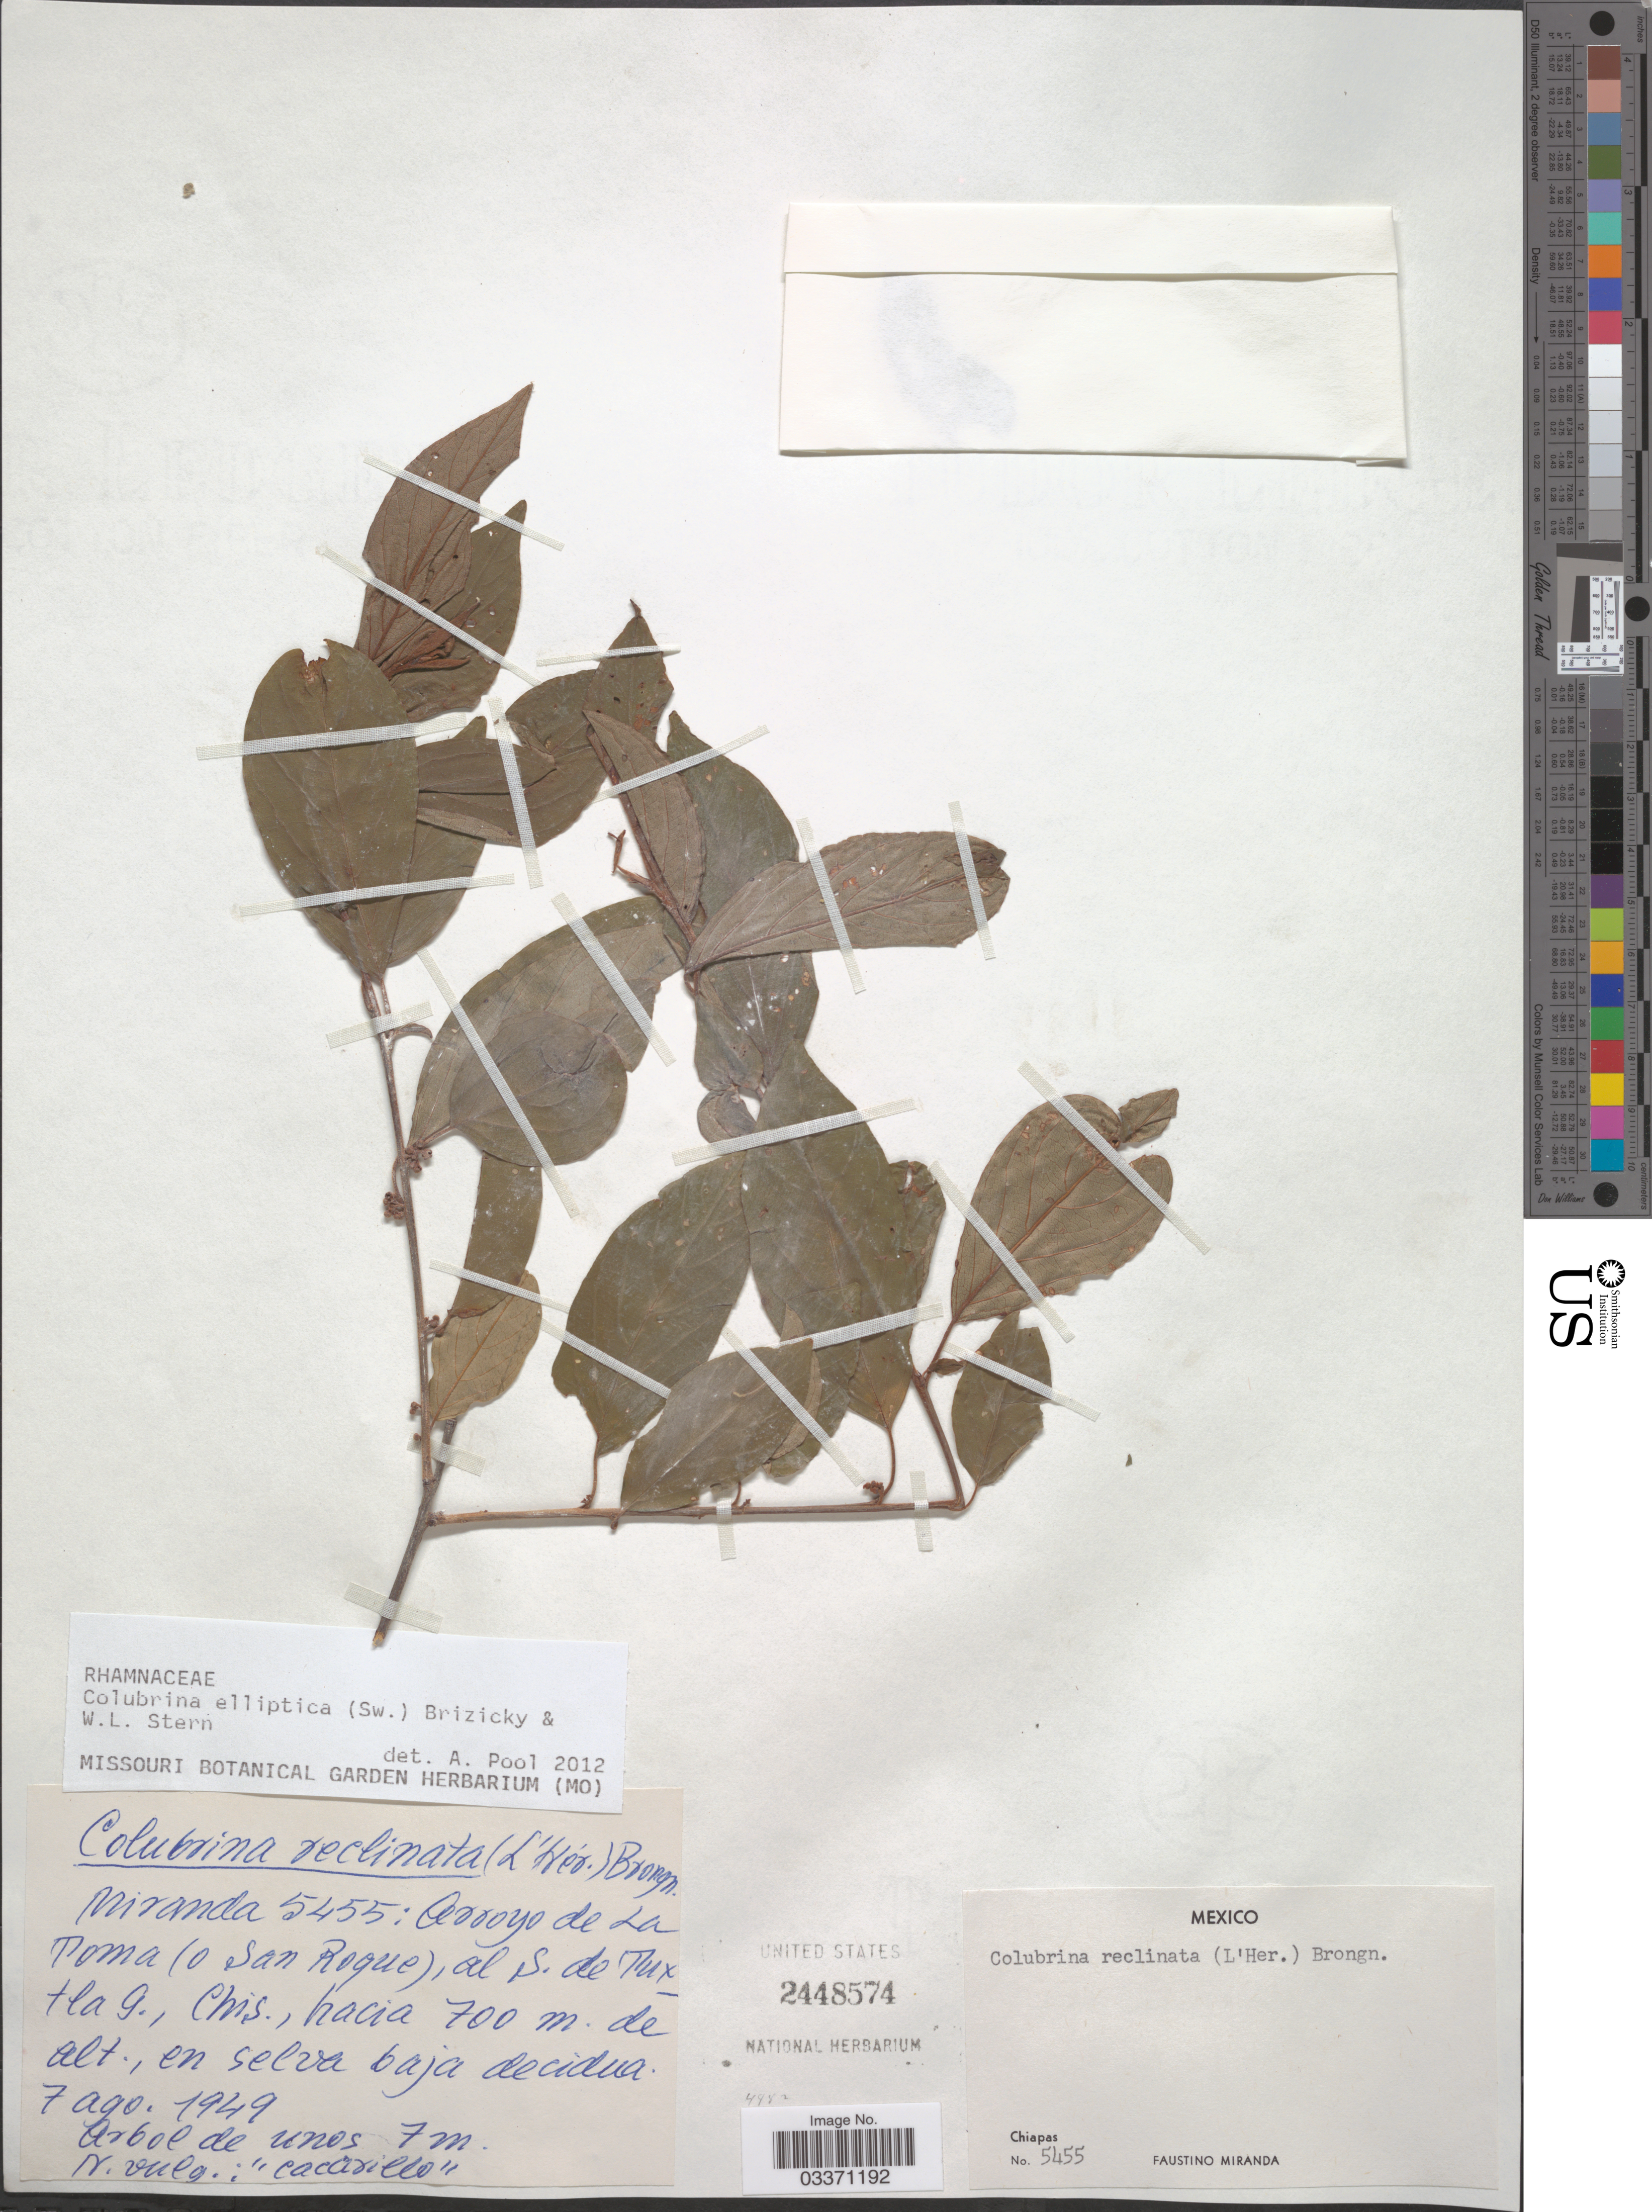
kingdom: Plantae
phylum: Tracheophyta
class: Magnoliopsida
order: Rosales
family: Rhamnaceae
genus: Colubrina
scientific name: Colubrina elliptica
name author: (Sw.) Brizicky & W.L. Stern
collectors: F. Miranda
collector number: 5455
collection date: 1949-08-07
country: Mexico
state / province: Chiapas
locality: Arroyo de La Toma (o San Roque), al S. de Tuxtla G.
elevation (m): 700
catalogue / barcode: US 2448574